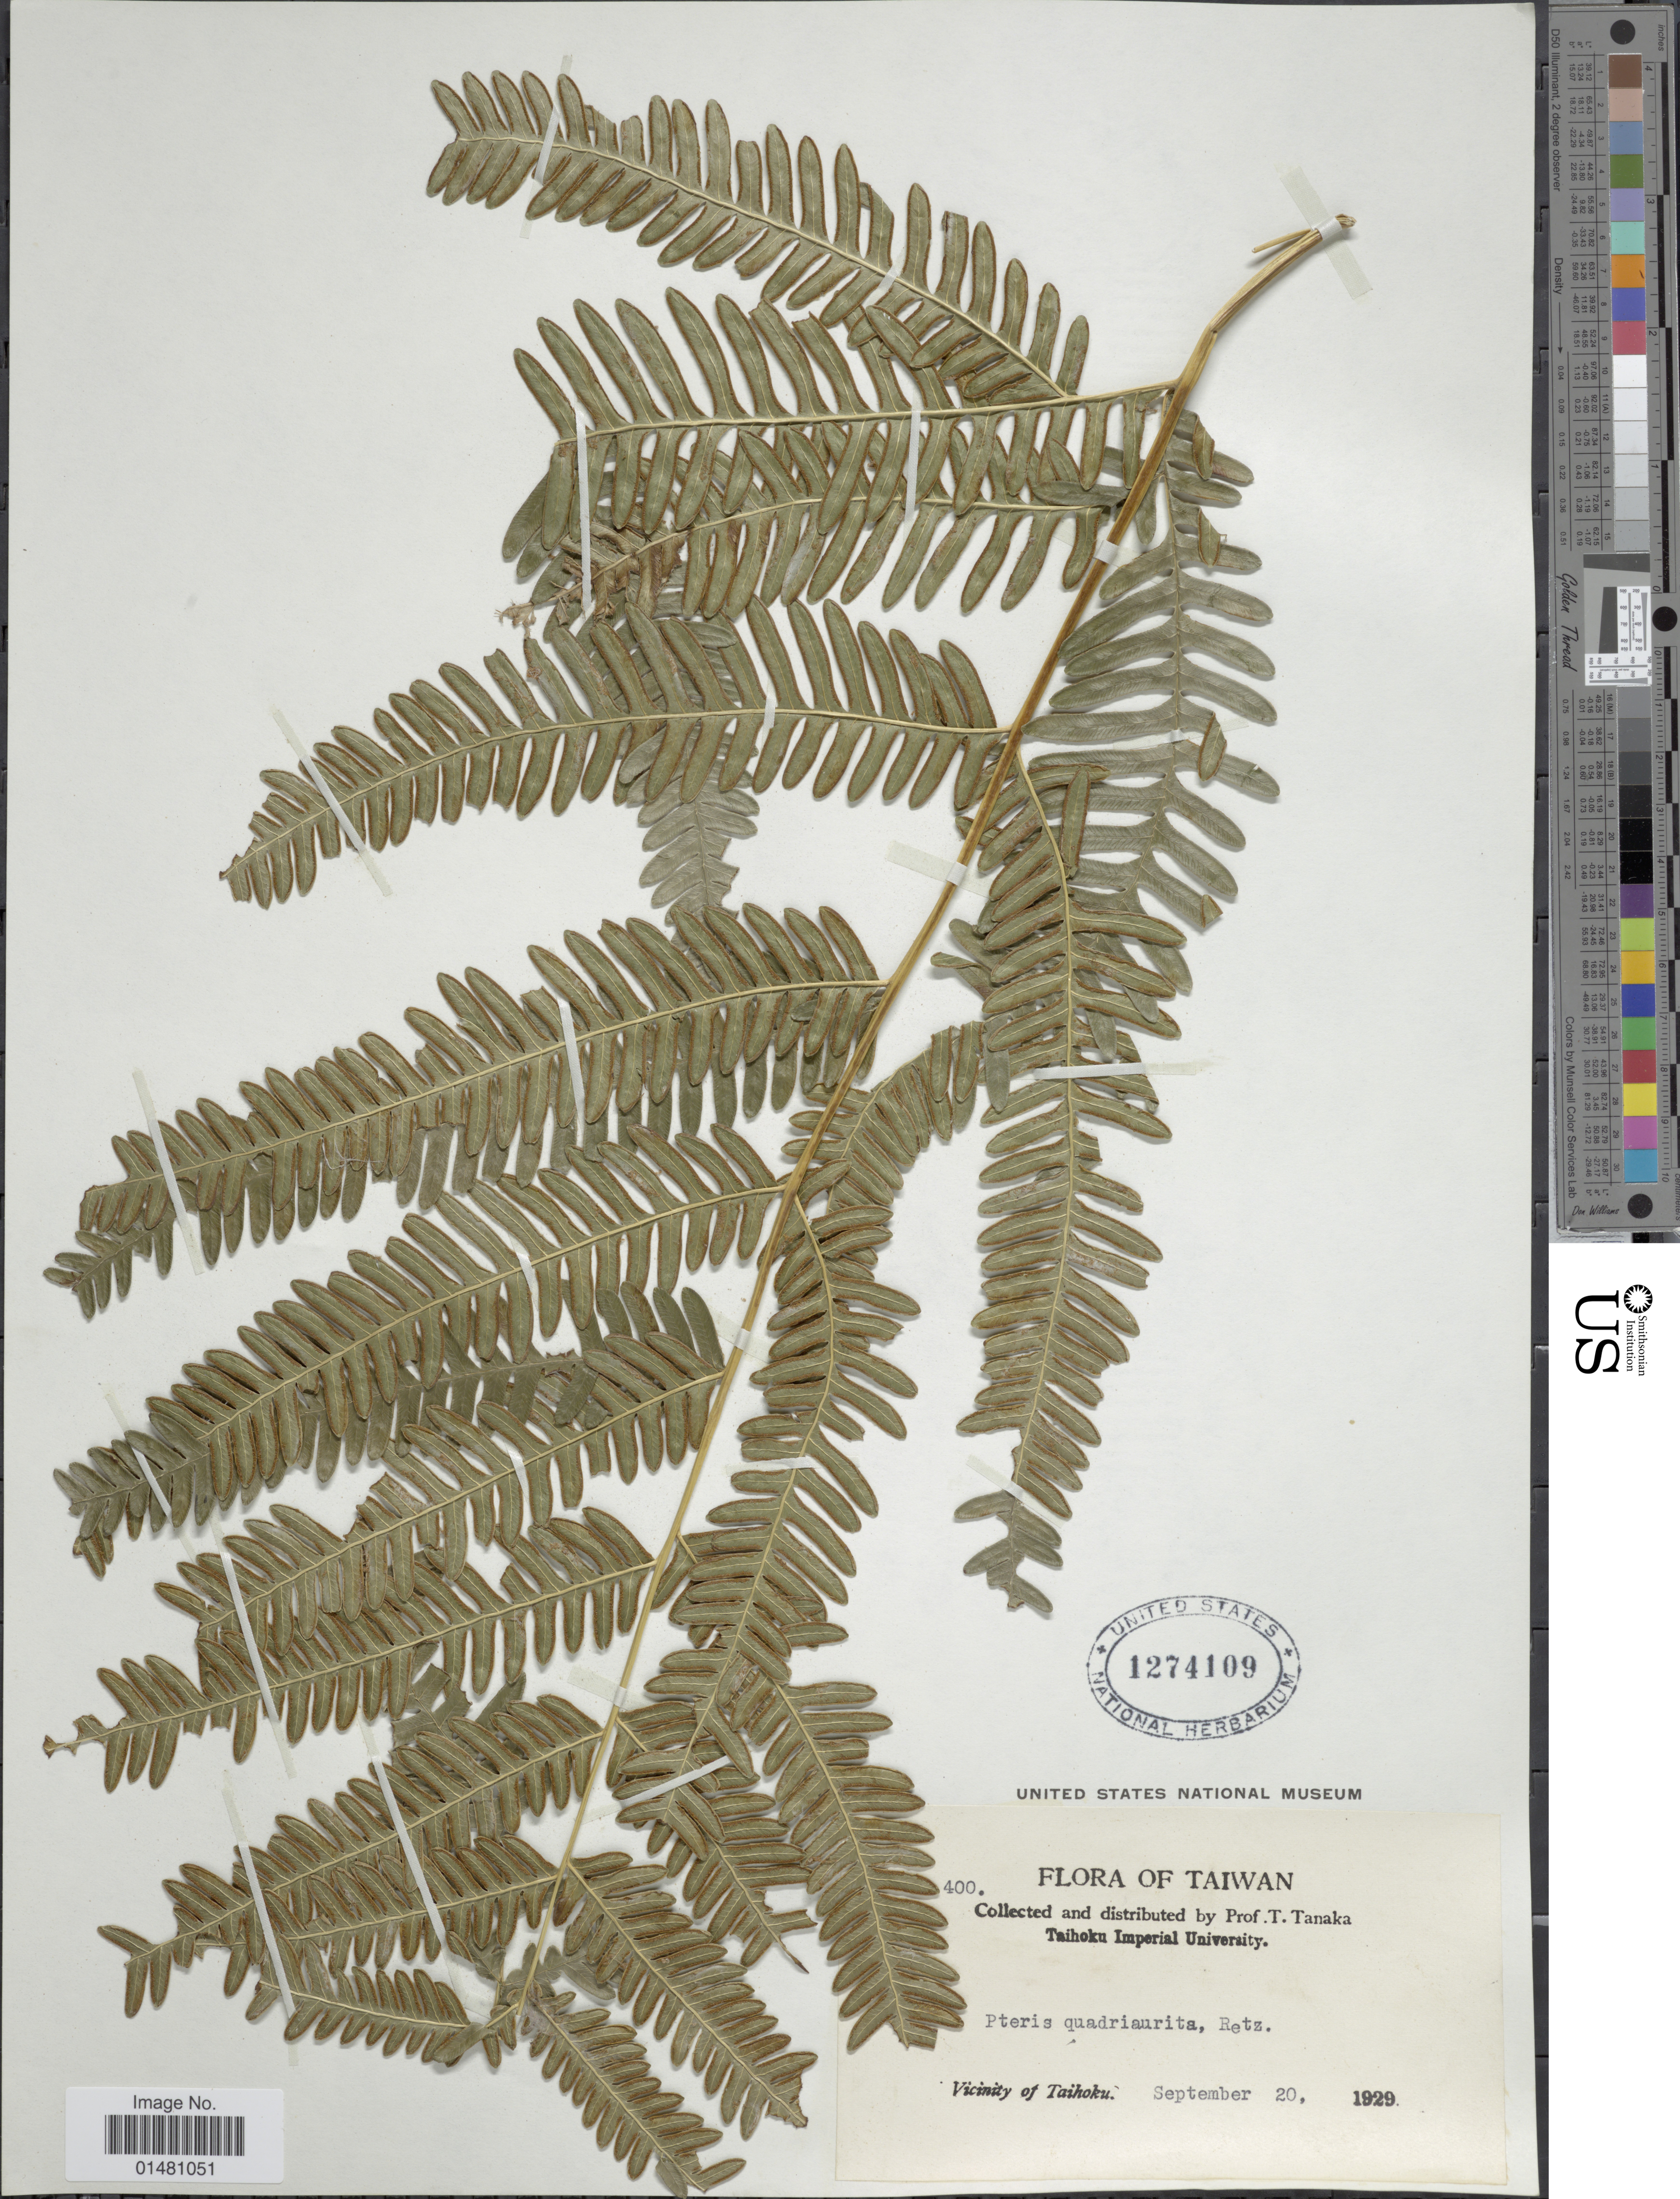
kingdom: Plantae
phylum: Tracheophyta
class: Polypodiopsida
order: Polypodiales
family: Pteridaceae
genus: Pteris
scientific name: Pteris quadriaurita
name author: Retz.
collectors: T. Tanaka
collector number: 400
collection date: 1929-09-20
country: Taiwan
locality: Vicinity of Taihoku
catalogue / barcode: US 1274109